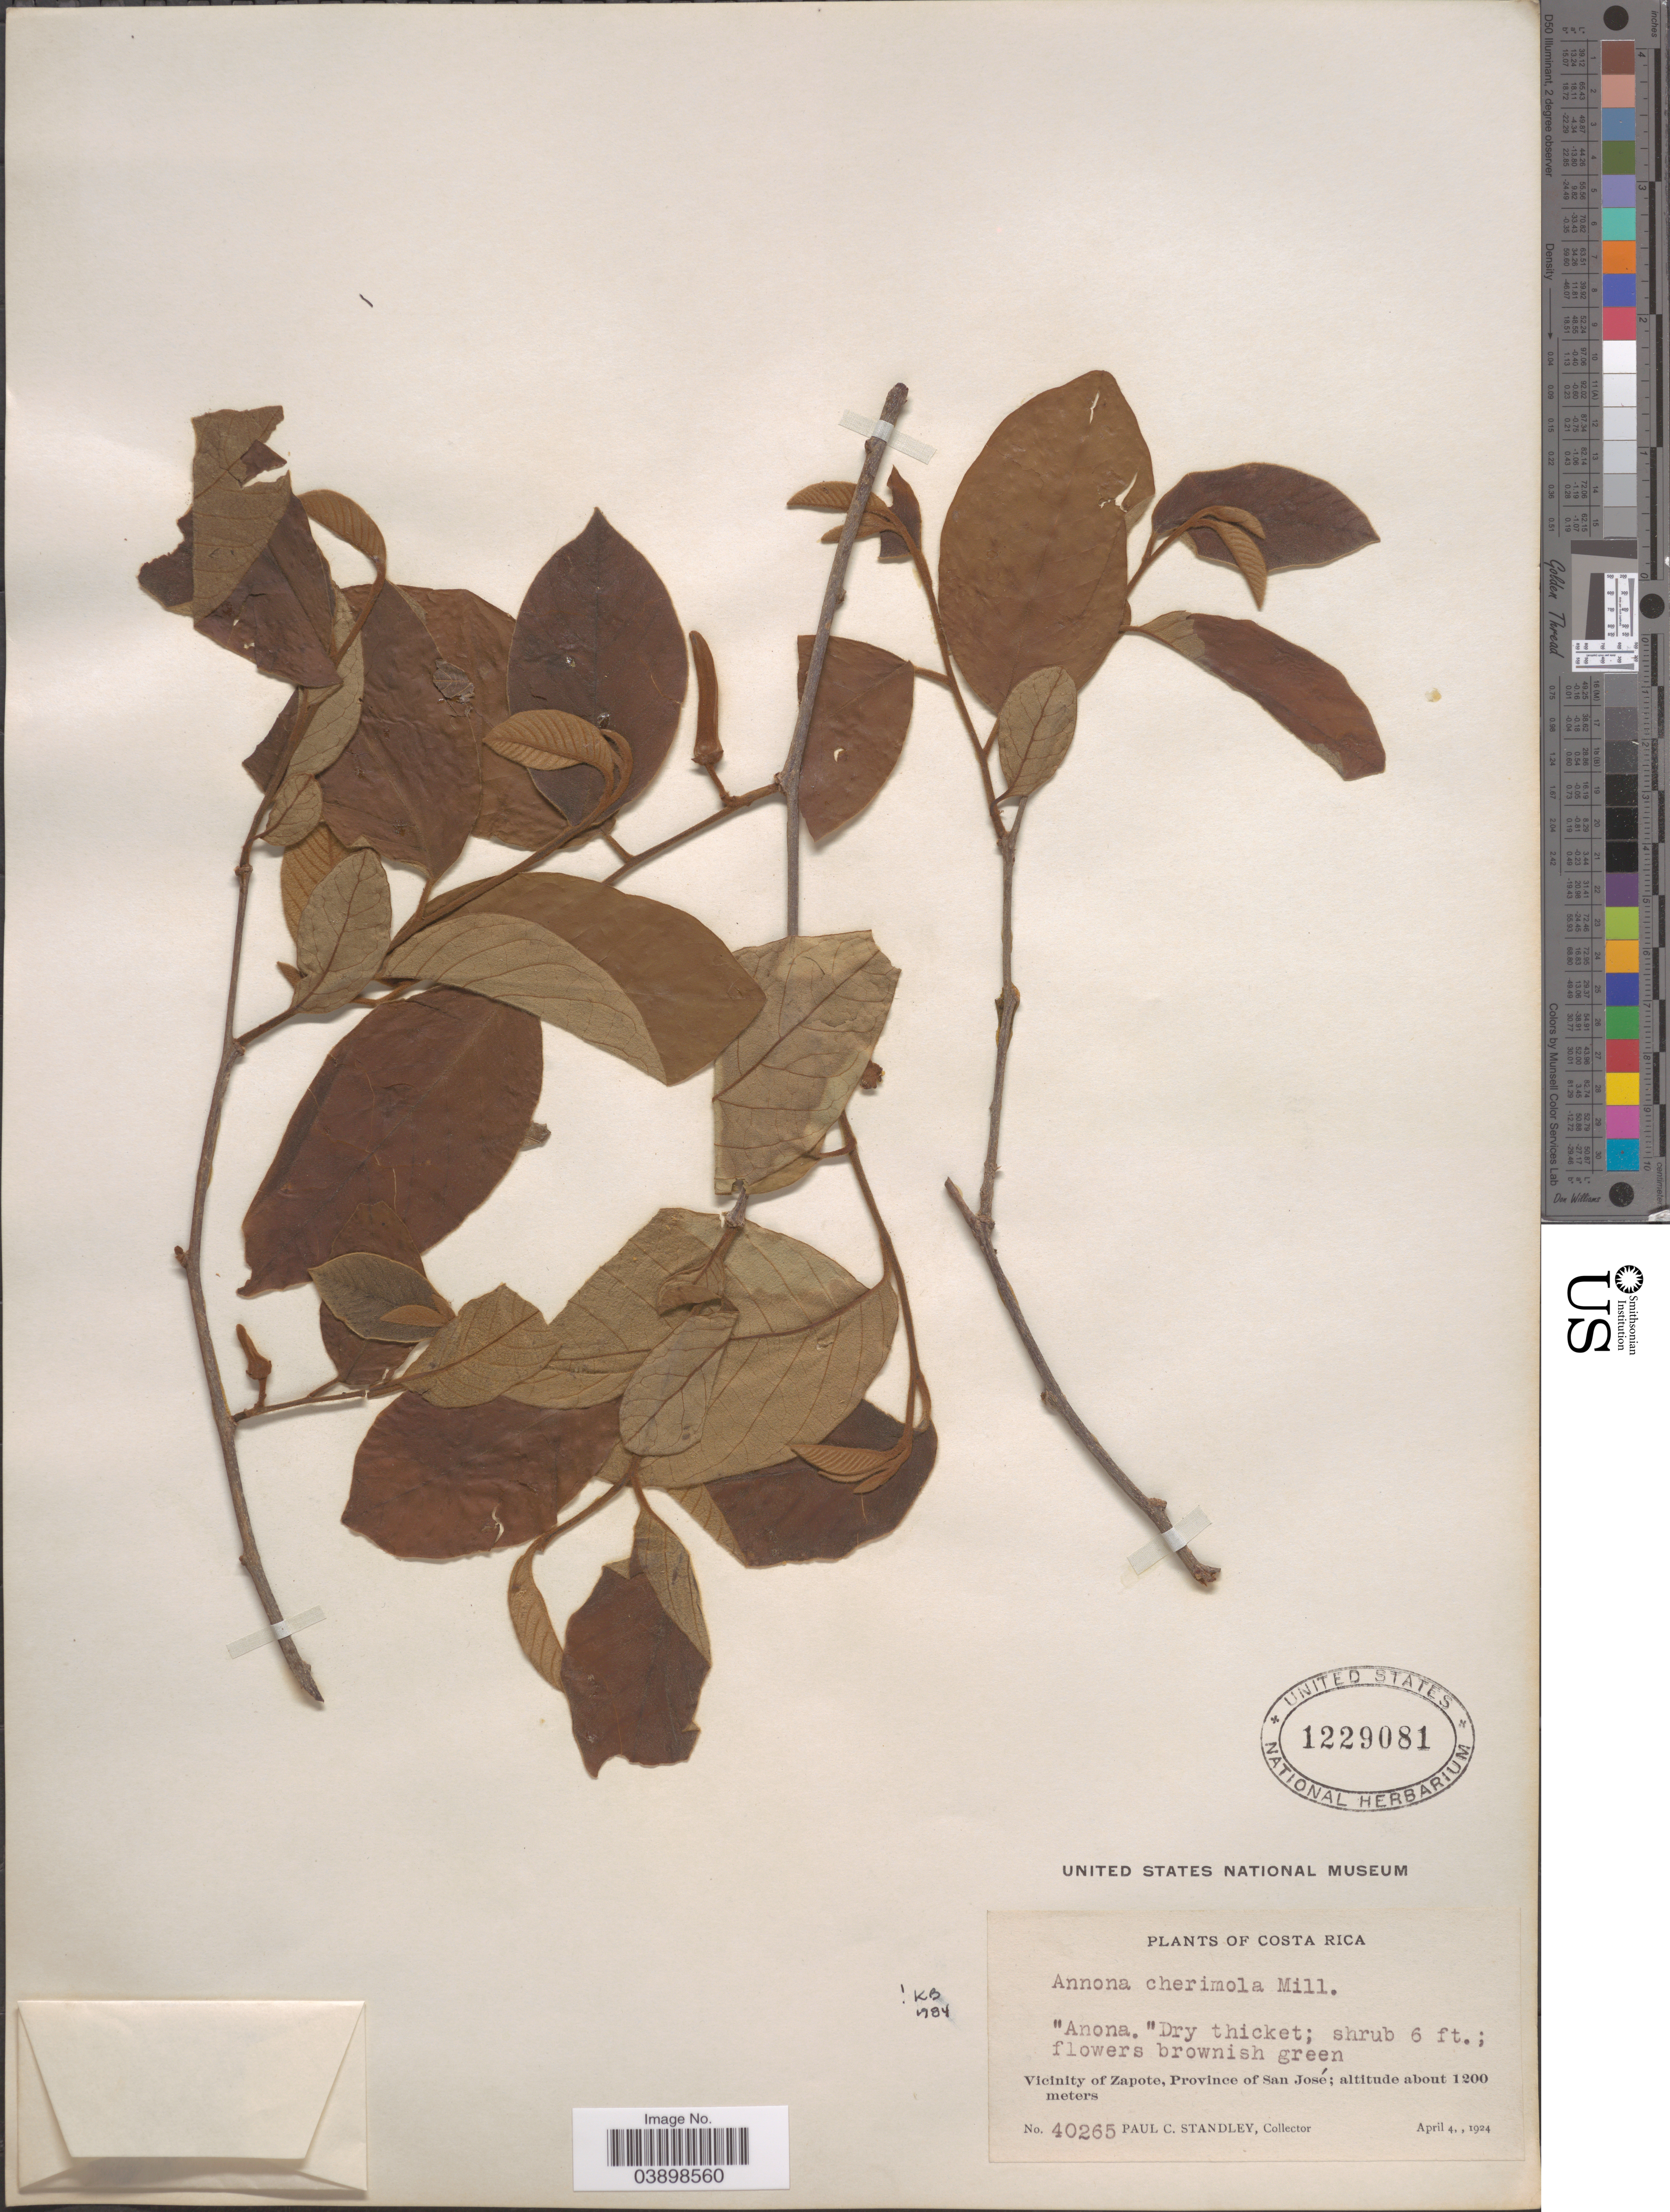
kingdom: Plantae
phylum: Tracheophyta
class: Magnoliopsida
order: Magnoliales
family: Annonaceae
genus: Annona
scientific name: Annona cherimola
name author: Mill.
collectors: P. C. Standley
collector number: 40265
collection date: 1924-04-04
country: Costa Rica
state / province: San José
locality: Vicinity of Zapote, Province de San José.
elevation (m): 1200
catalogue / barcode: US 1229081